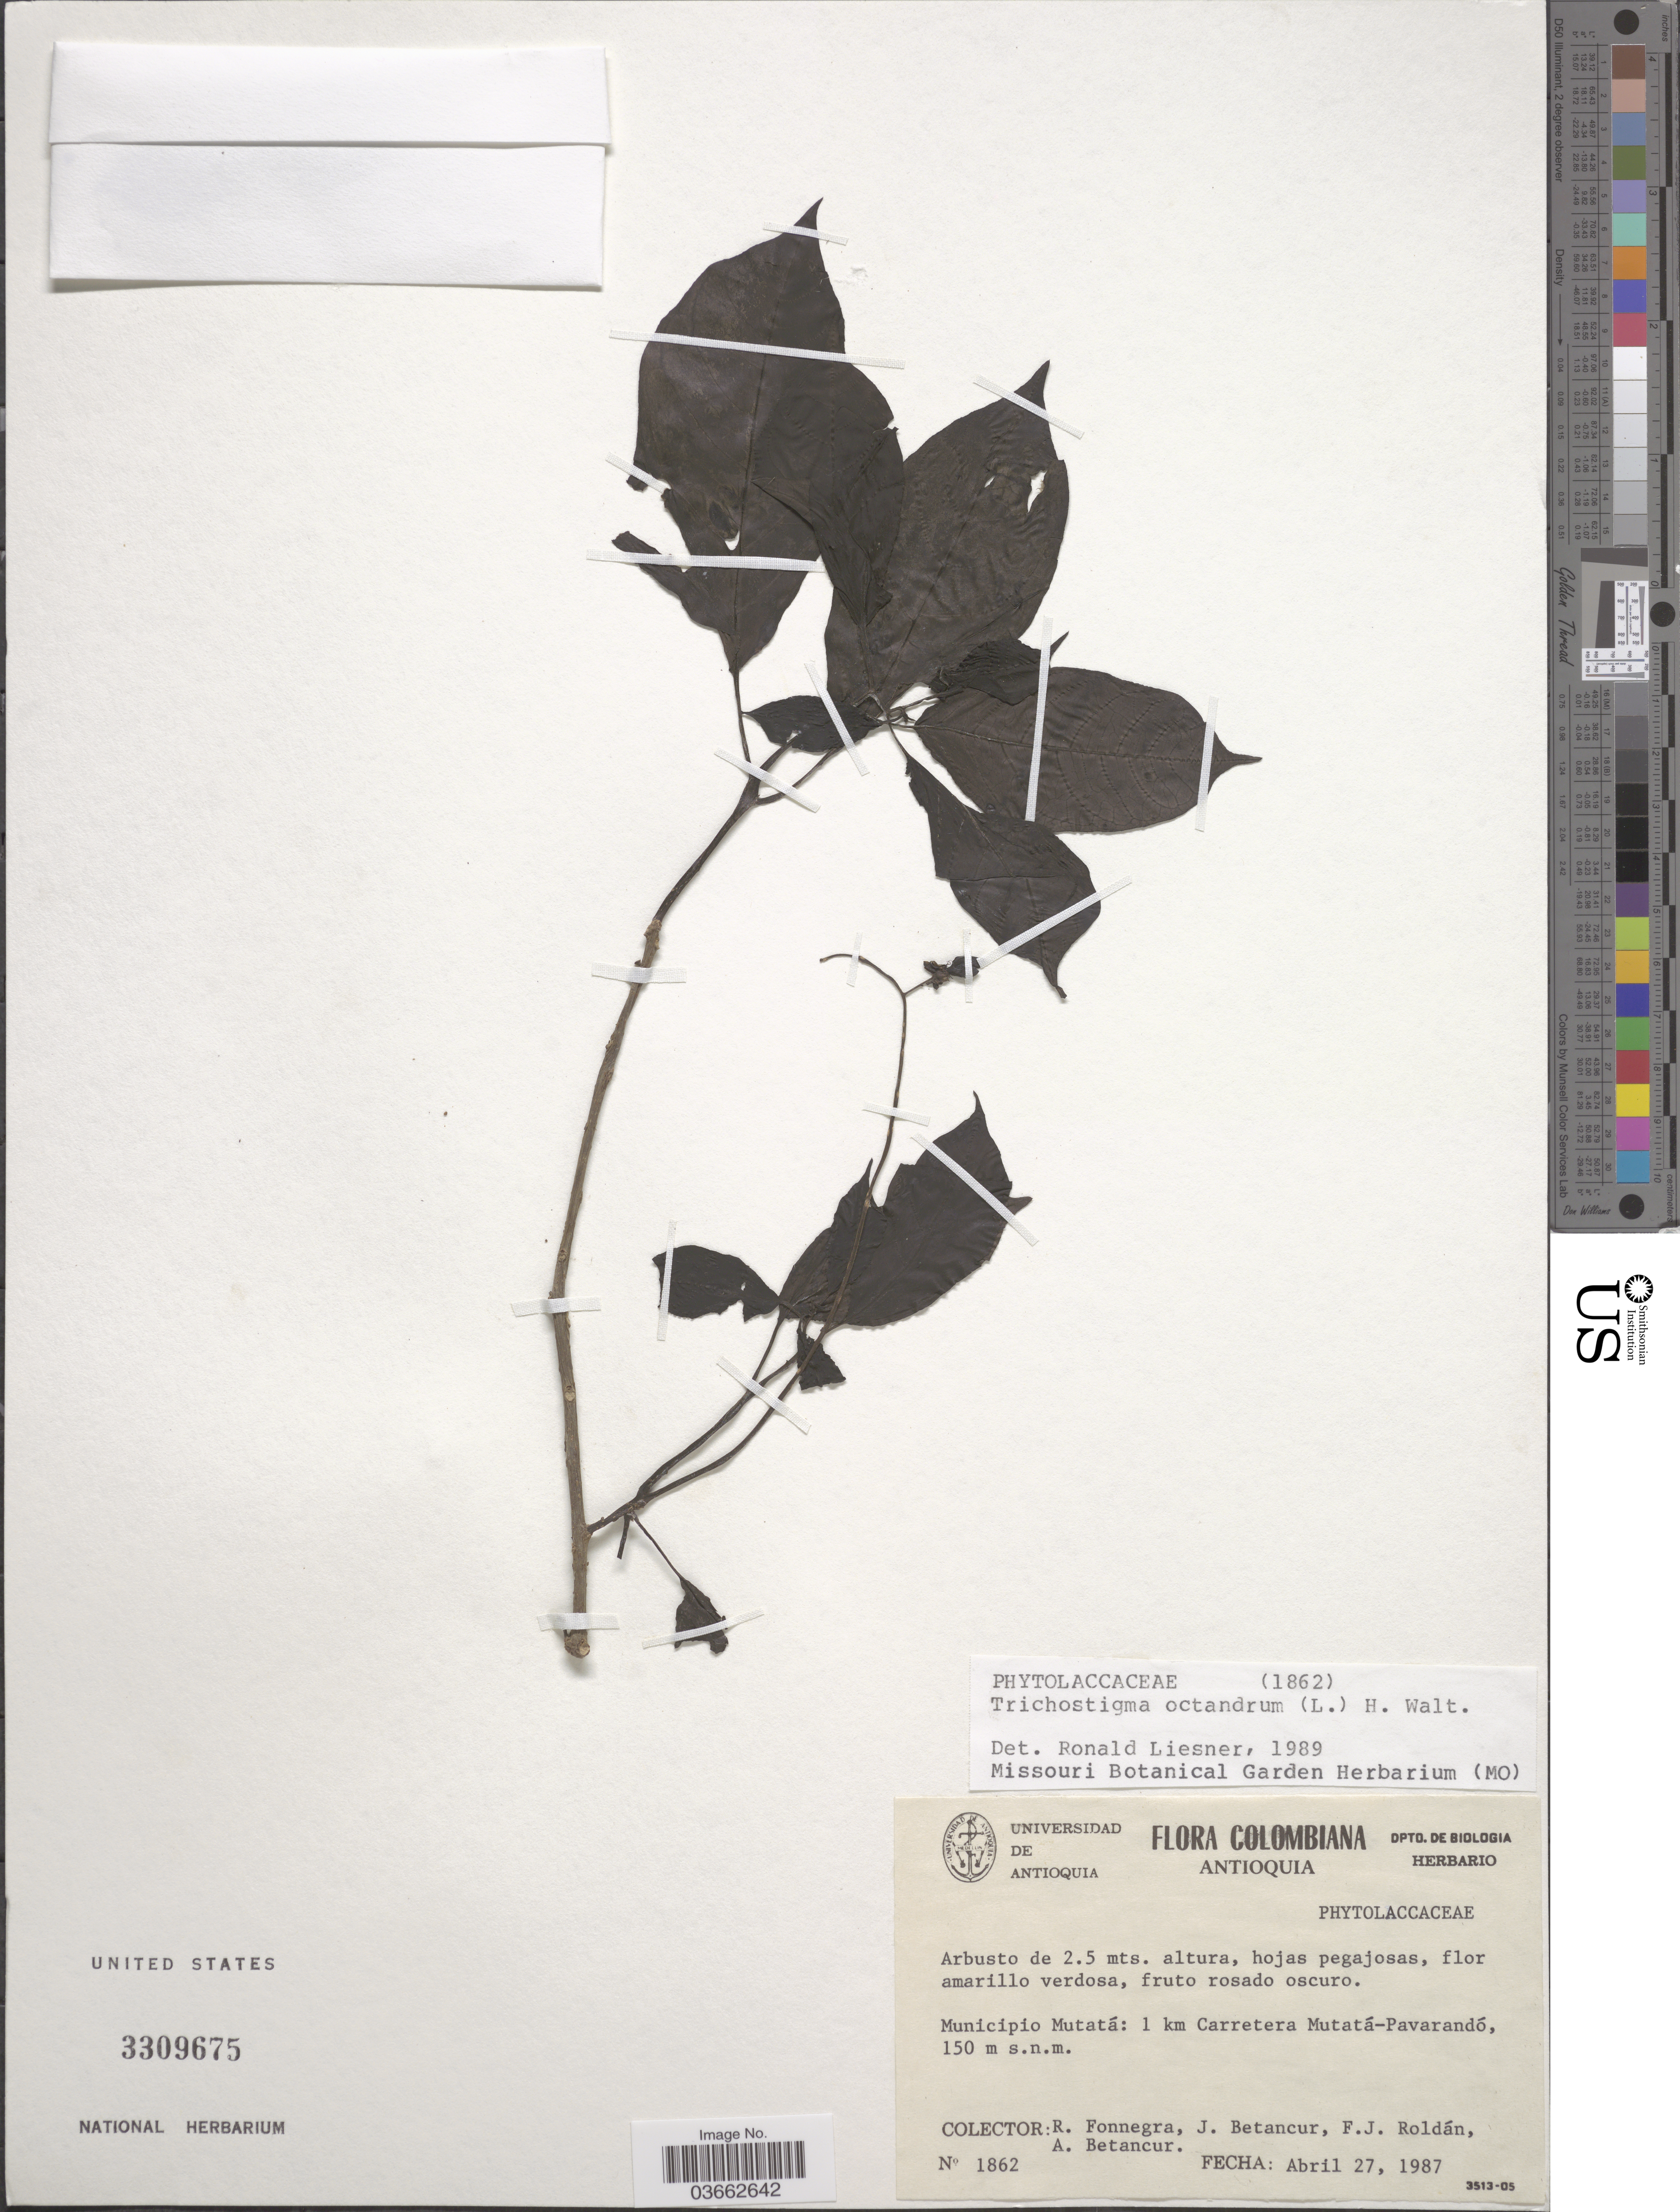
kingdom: Plantae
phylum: Tracheophyta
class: Magnoliopsida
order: Caryophyllales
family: Phytolaccaceae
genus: Trichostigma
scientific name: Trichostigma octandrum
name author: (L.) H. Walter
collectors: R. Fonnegra G., J. Betancur, F. J. Roldán & A. Betancur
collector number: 1862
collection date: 1987-04-27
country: Colombia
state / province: Antioquia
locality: Municipio Mutatá: 1 km Carretera Mutatá-Pavarandó.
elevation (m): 150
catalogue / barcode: US 3309675